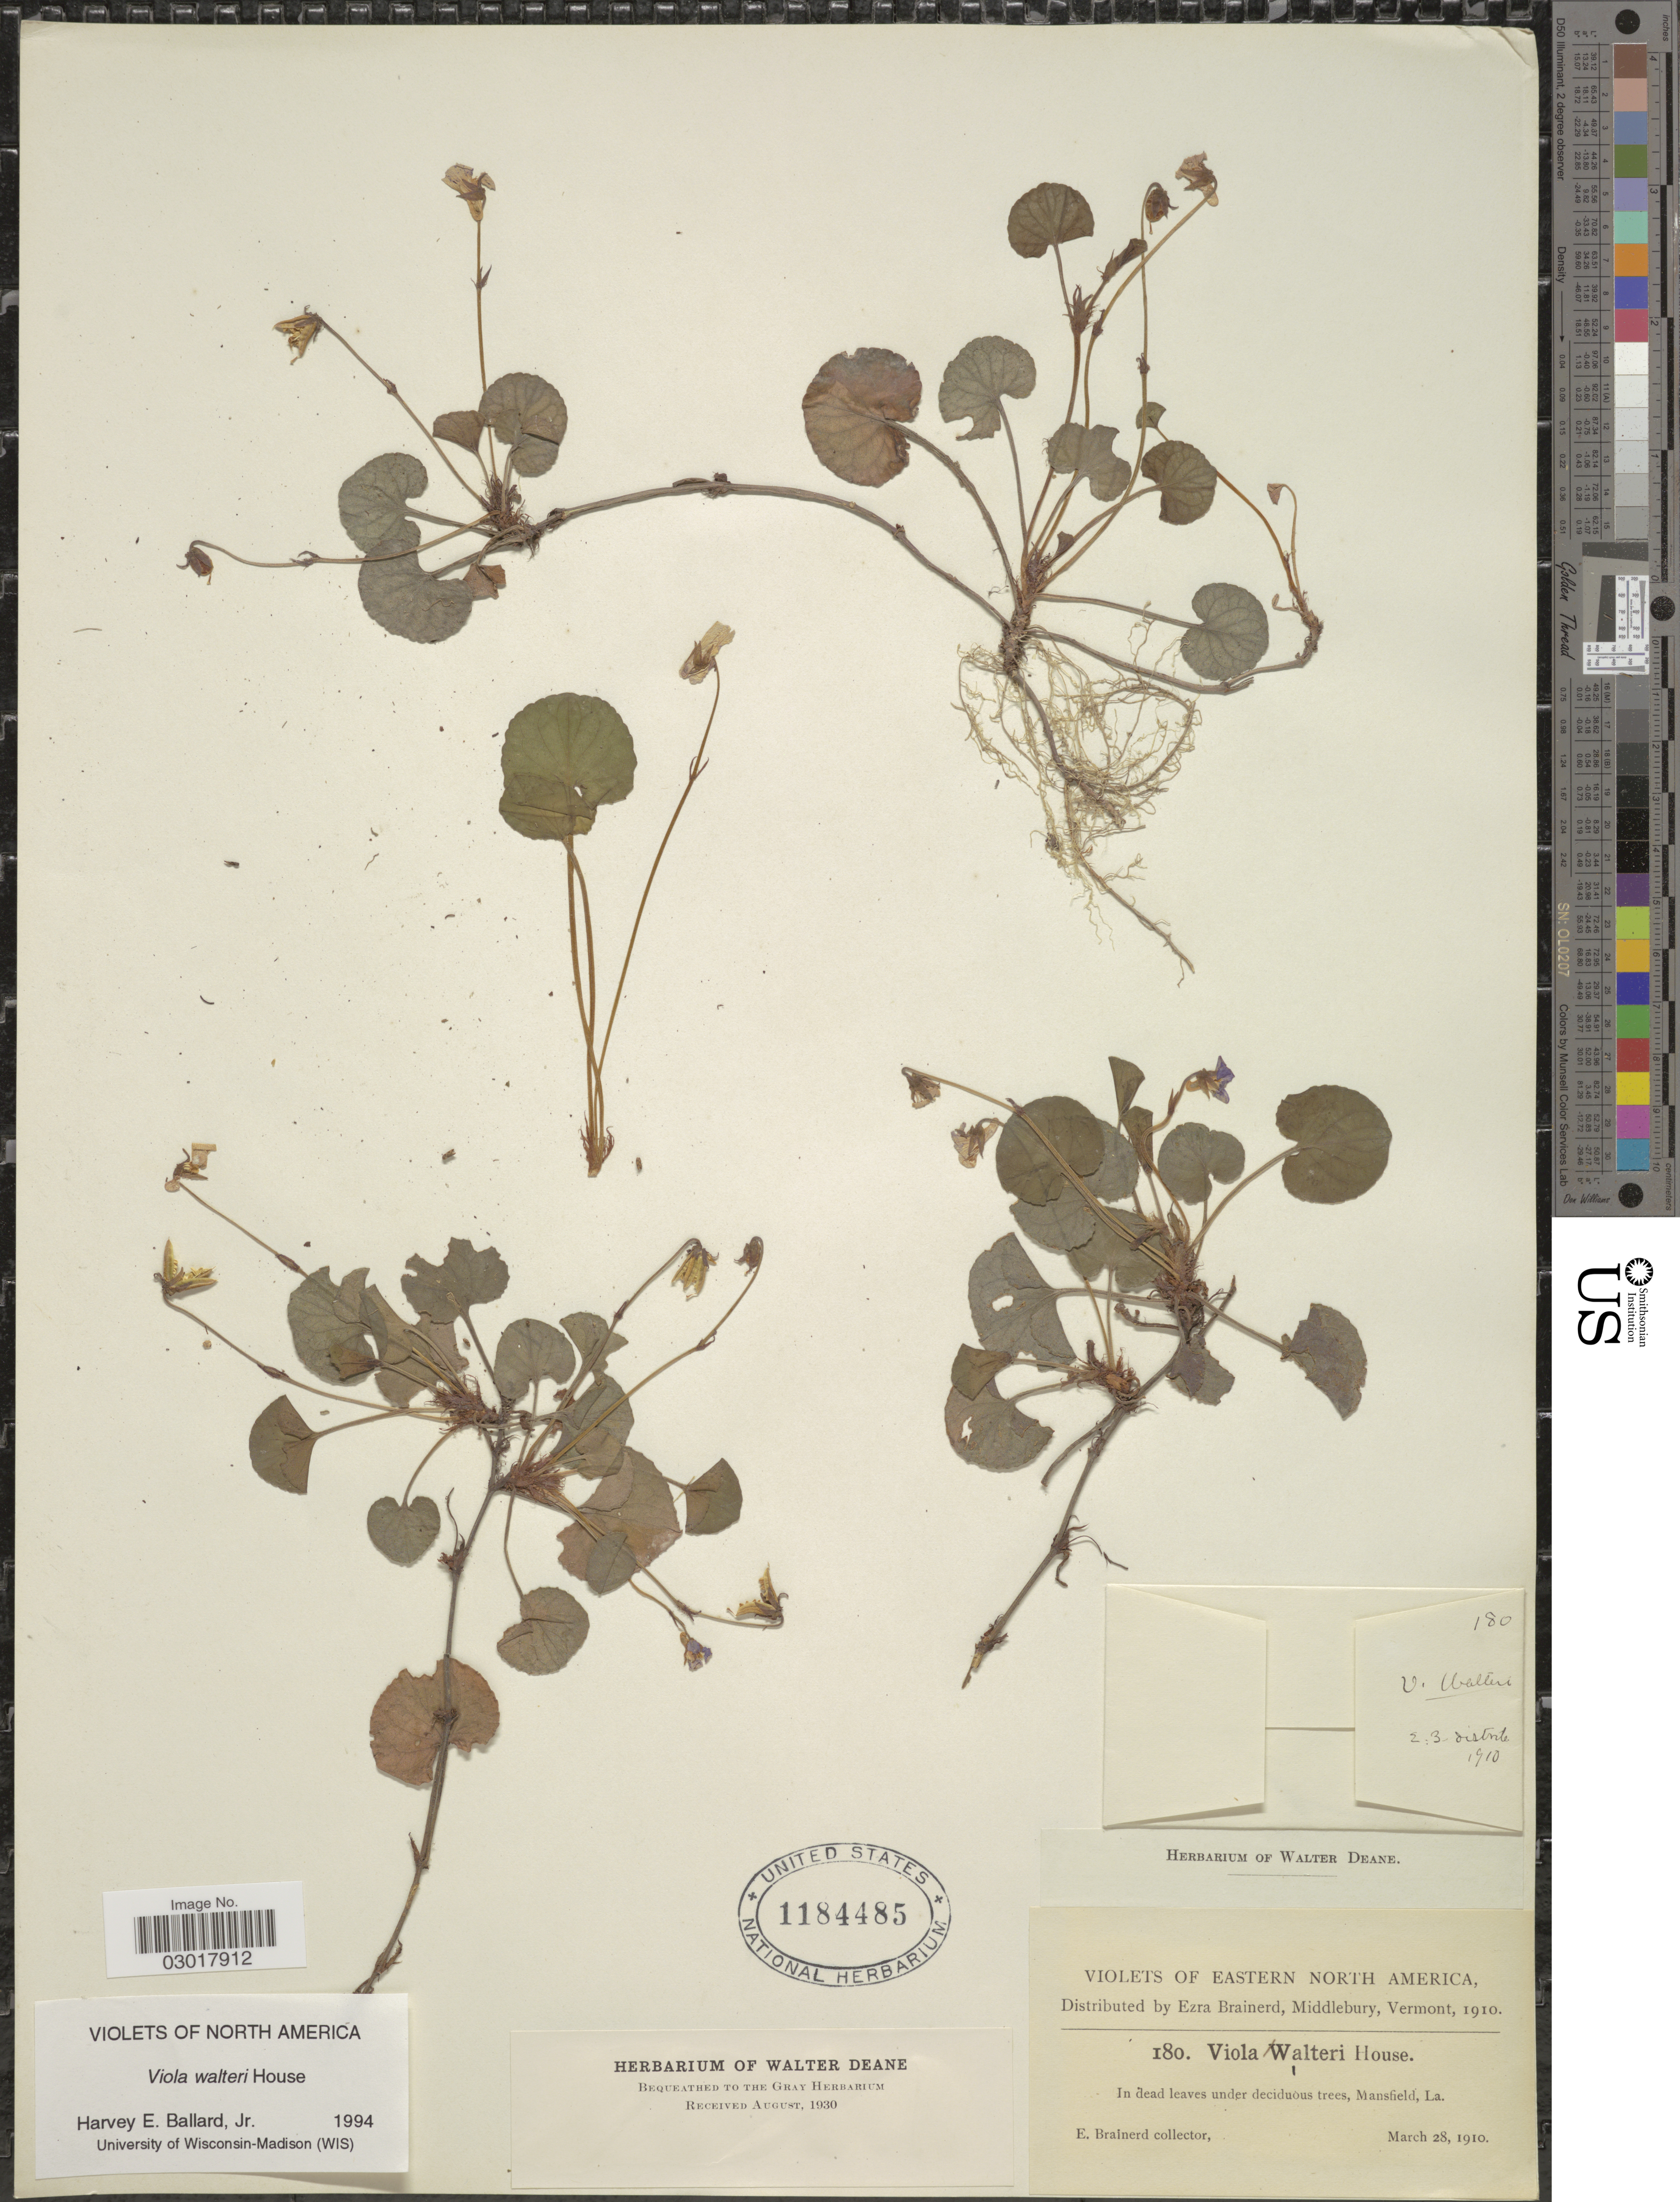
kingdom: Plantae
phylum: Tracheophyta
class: Magnoliopsida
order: Malpighiales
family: Violaceae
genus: Viola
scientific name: Viola walteri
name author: House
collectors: E. Brainerd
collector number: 180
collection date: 1910-03-28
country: United States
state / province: Louisiana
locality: Eastern North America. Mansfield.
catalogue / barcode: US 1184485